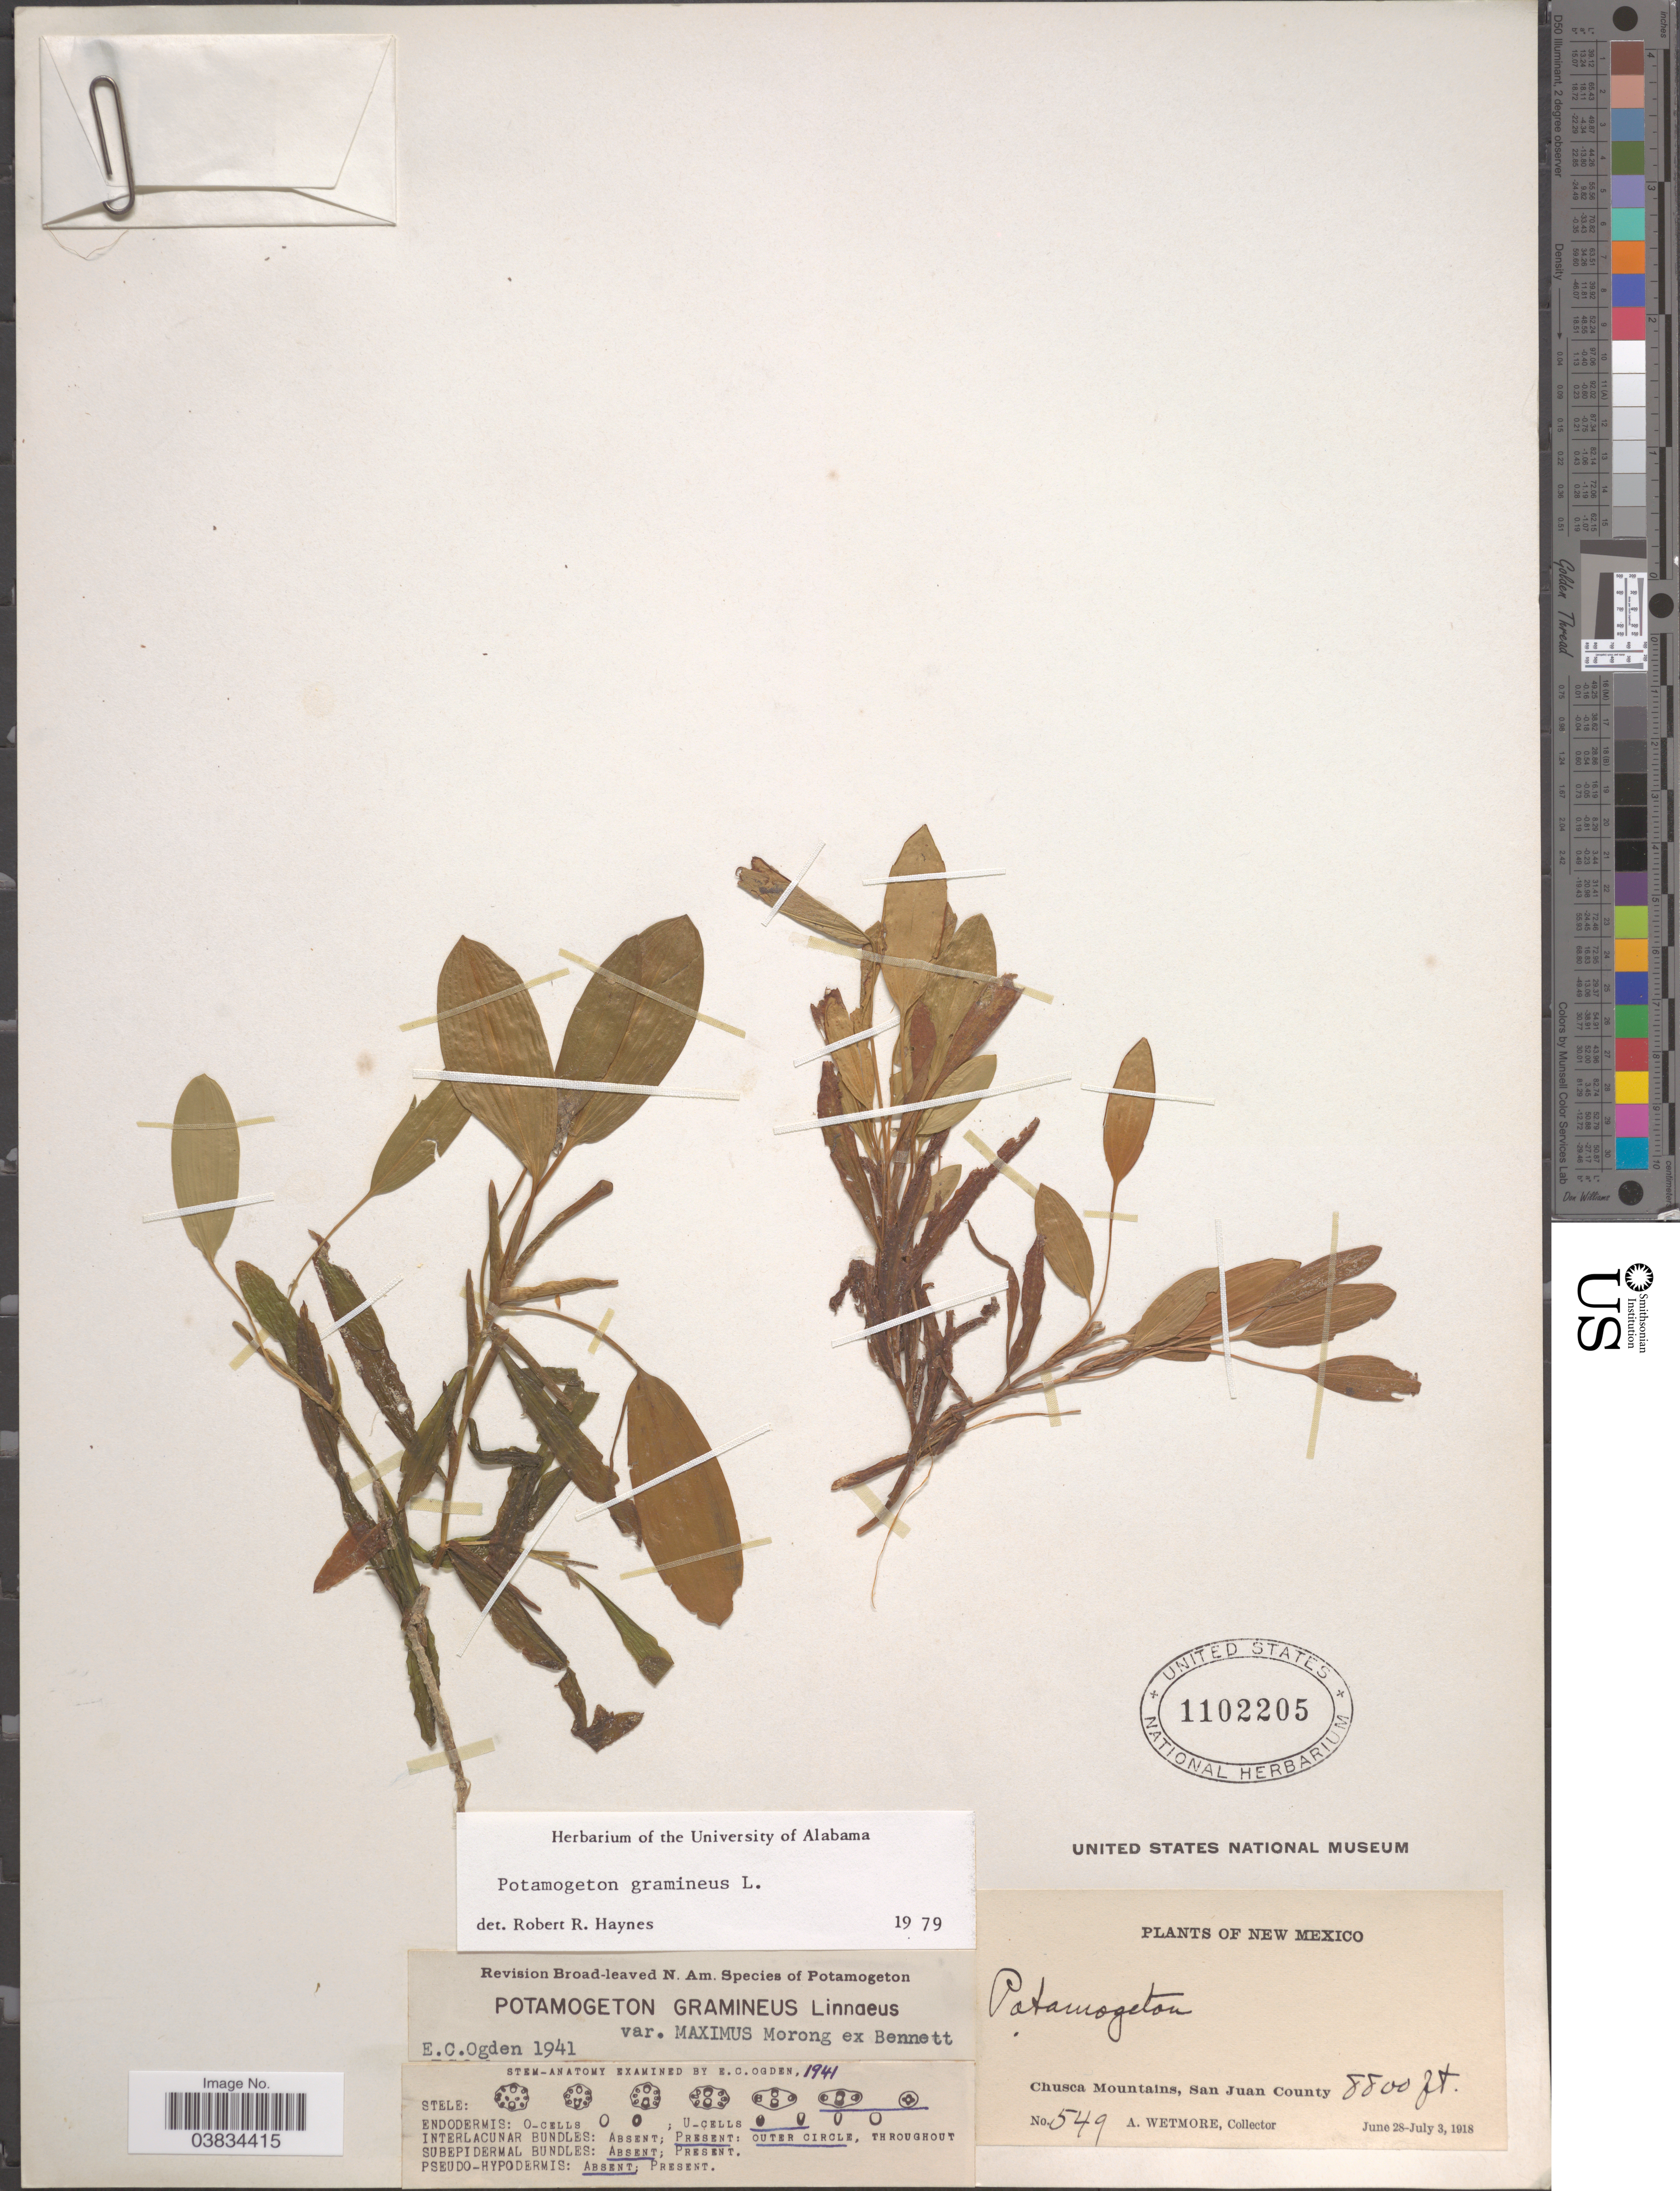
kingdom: Plantae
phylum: Tracheophyta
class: Liliopsida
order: Alismatales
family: Potamogetonaceae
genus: Potamogeton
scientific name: Potamogeton gramineus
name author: L.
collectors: A. Wetmore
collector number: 549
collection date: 1918-06-28/1918-07-03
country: United States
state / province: New Mexico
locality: Chusca Mountains, San Juan County.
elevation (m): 2682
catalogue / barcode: US 1102205